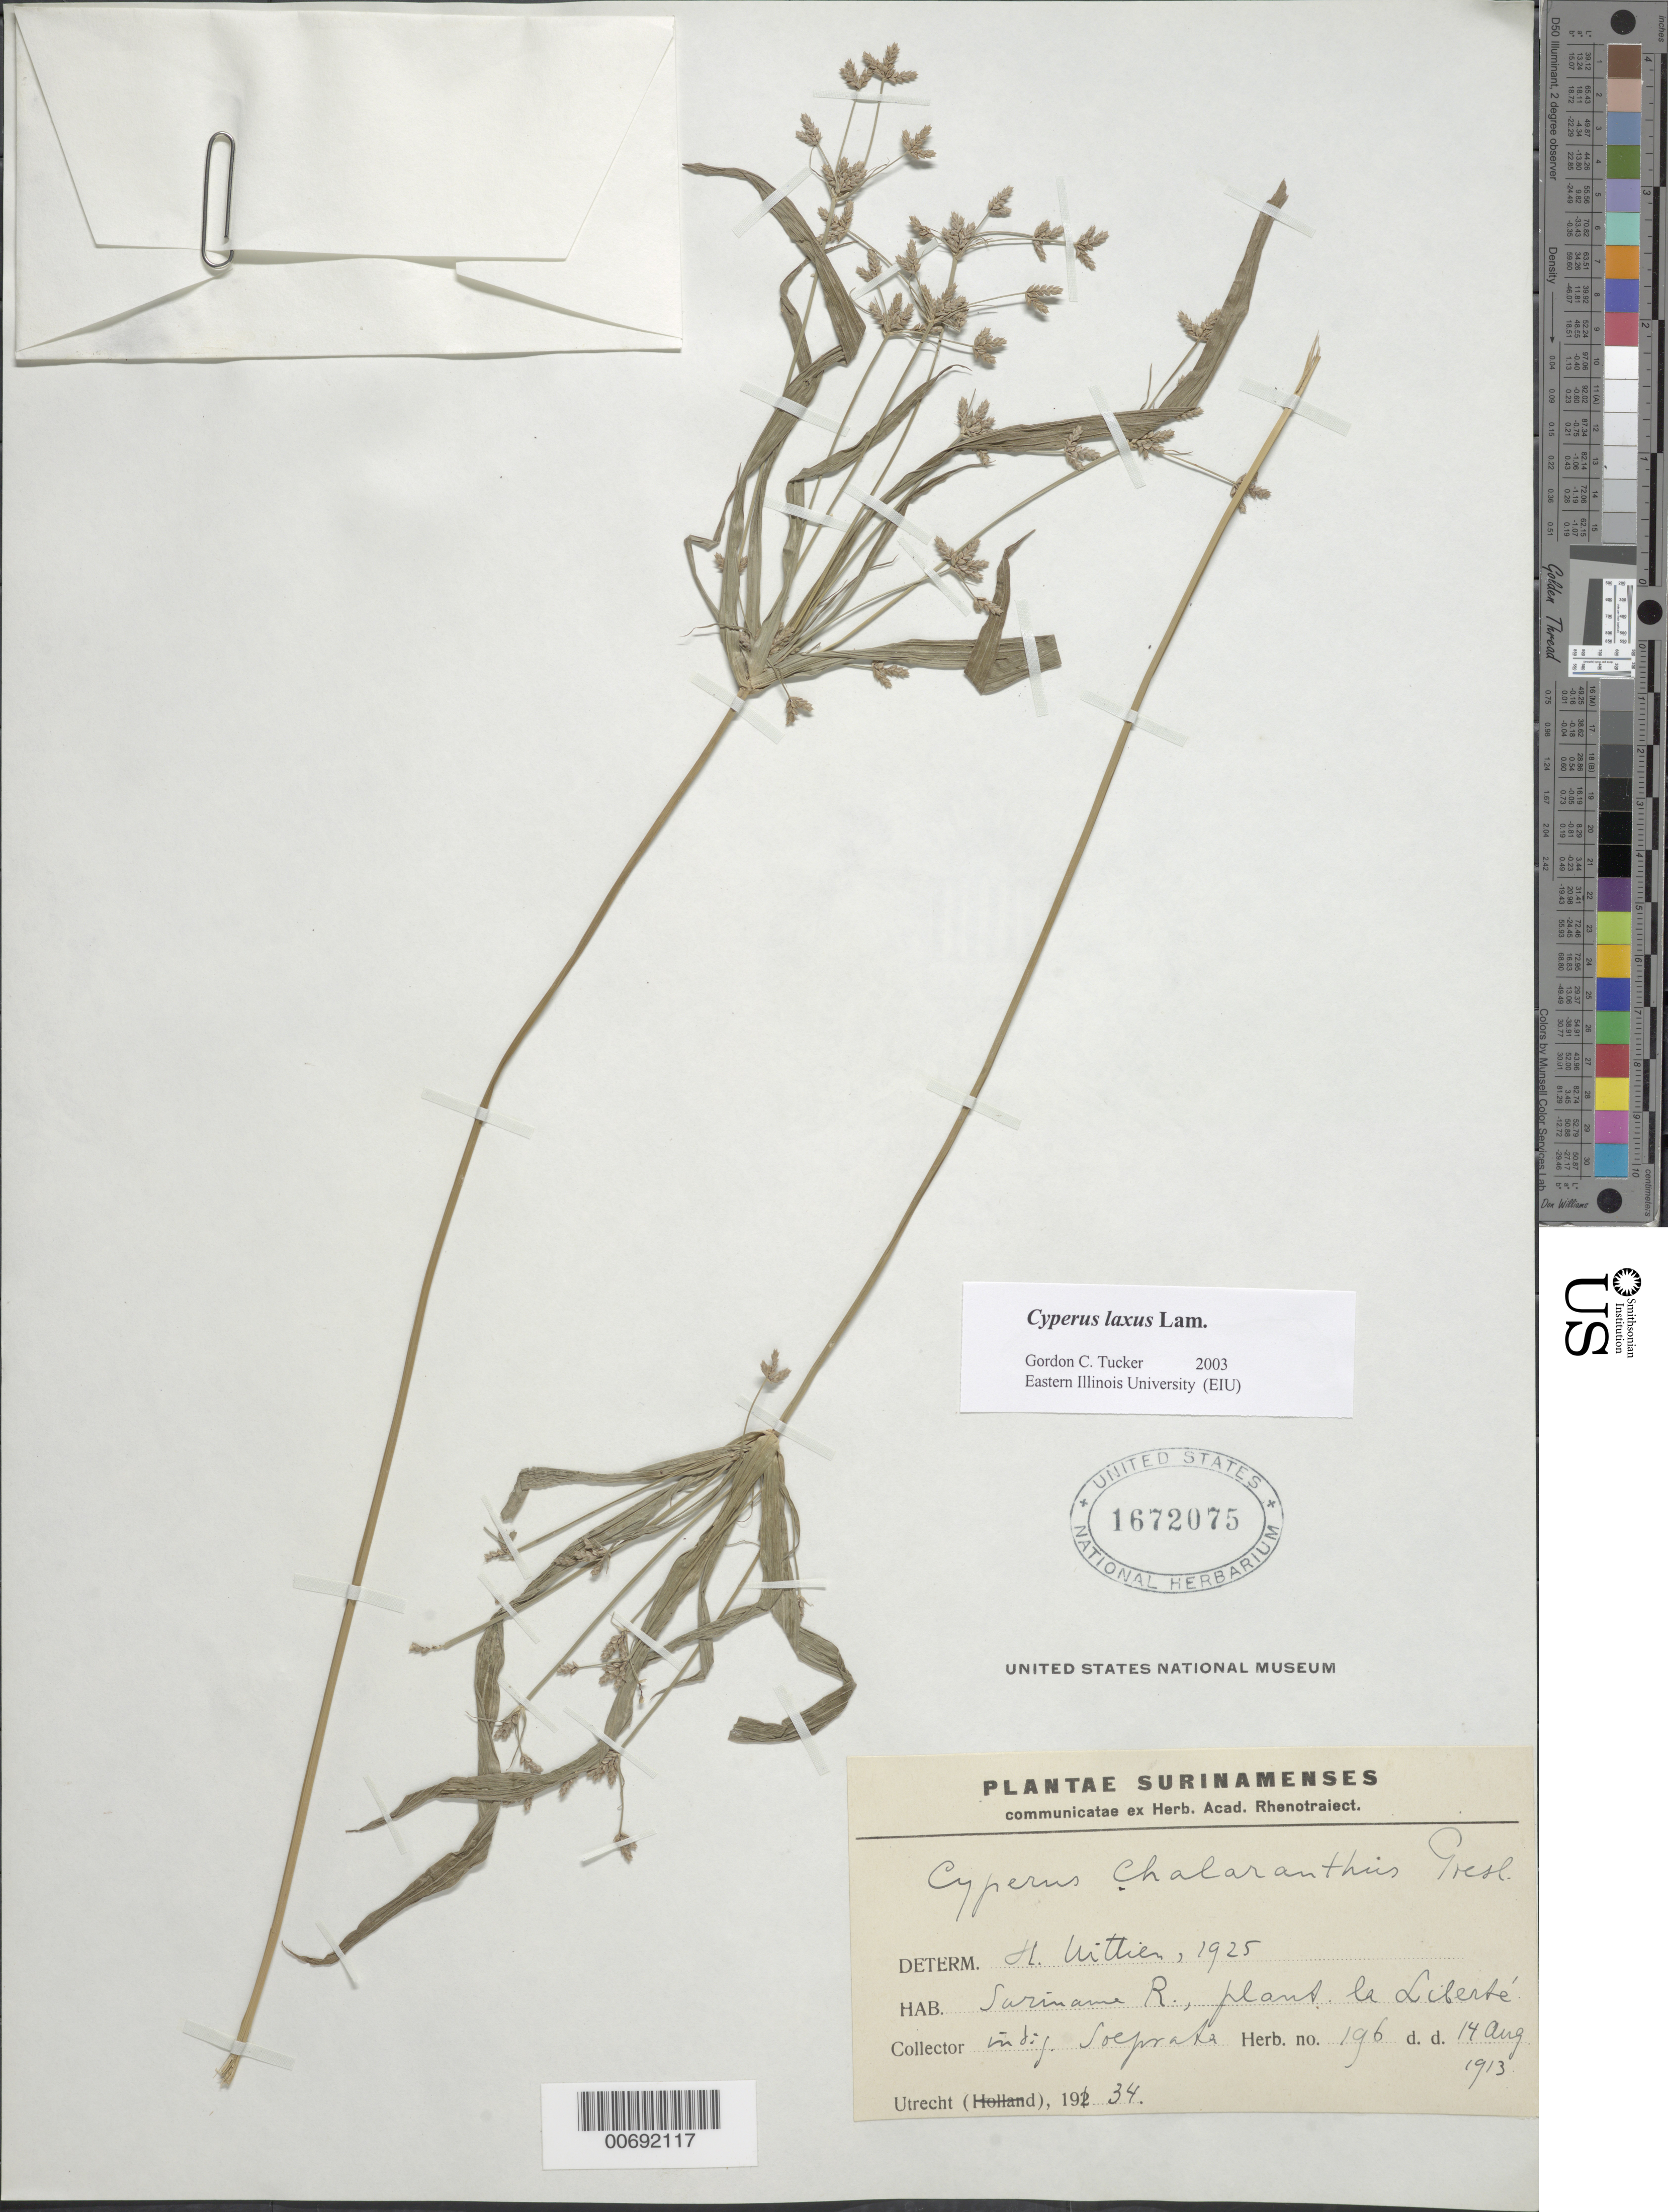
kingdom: Plantae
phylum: Tracheophyta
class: Liliopsida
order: Poales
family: Cyperaceae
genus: Cyperus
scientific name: Cyperus laxus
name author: Lam.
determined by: Tucker, G. C.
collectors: -. Soeprato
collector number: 196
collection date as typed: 14-Aug-13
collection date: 1913-08-14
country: Suriname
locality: SURINAME R., La Liberté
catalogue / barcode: US 1672075